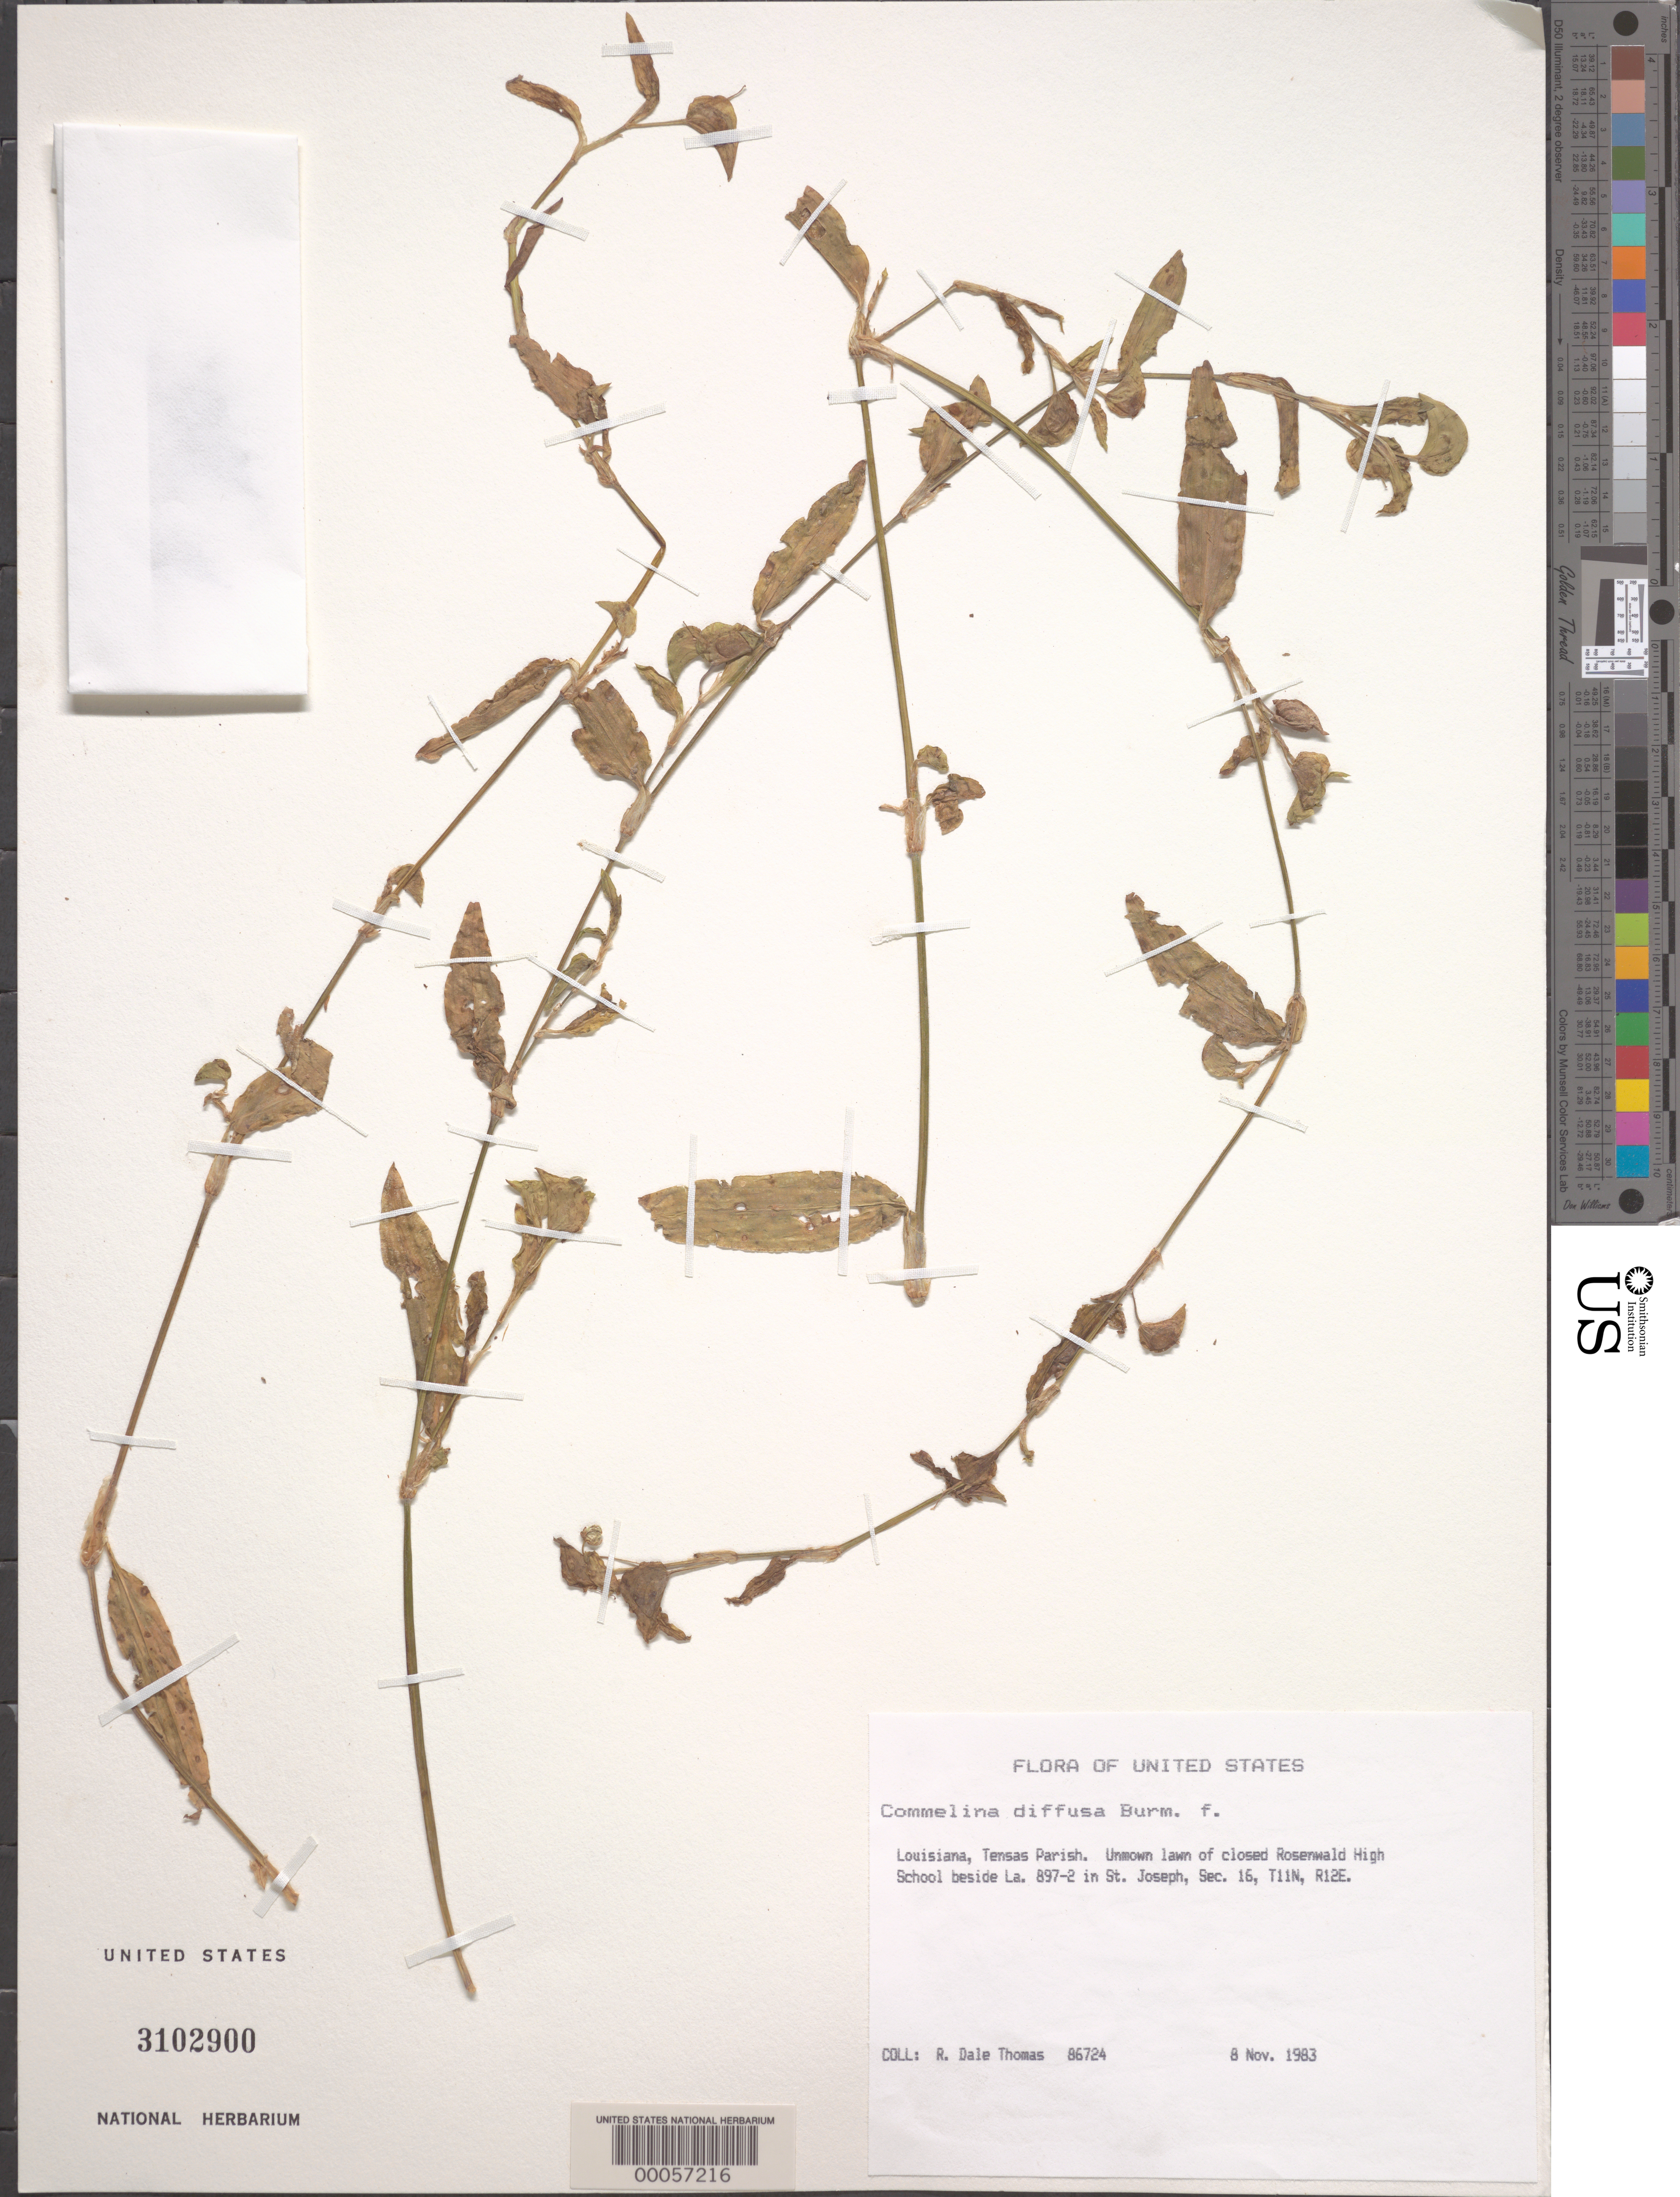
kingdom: Plantae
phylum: Tracheophyta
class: Liliopsida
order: Commelinales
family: Commelinaceae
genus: Commelina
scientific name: Commelina diffusa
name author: Burm. f.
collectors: R. Thomas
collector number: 86724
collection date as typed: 08 Nov 1983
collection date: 1983-11-08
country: United States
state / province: Louisiana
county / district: Tensas Parish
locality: Rosenwald high school, beside rte. 897-2 in st. joseph; sec. 16 t11n, r12e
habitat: Unmown lawn of closed high school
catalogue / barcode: US 3102900